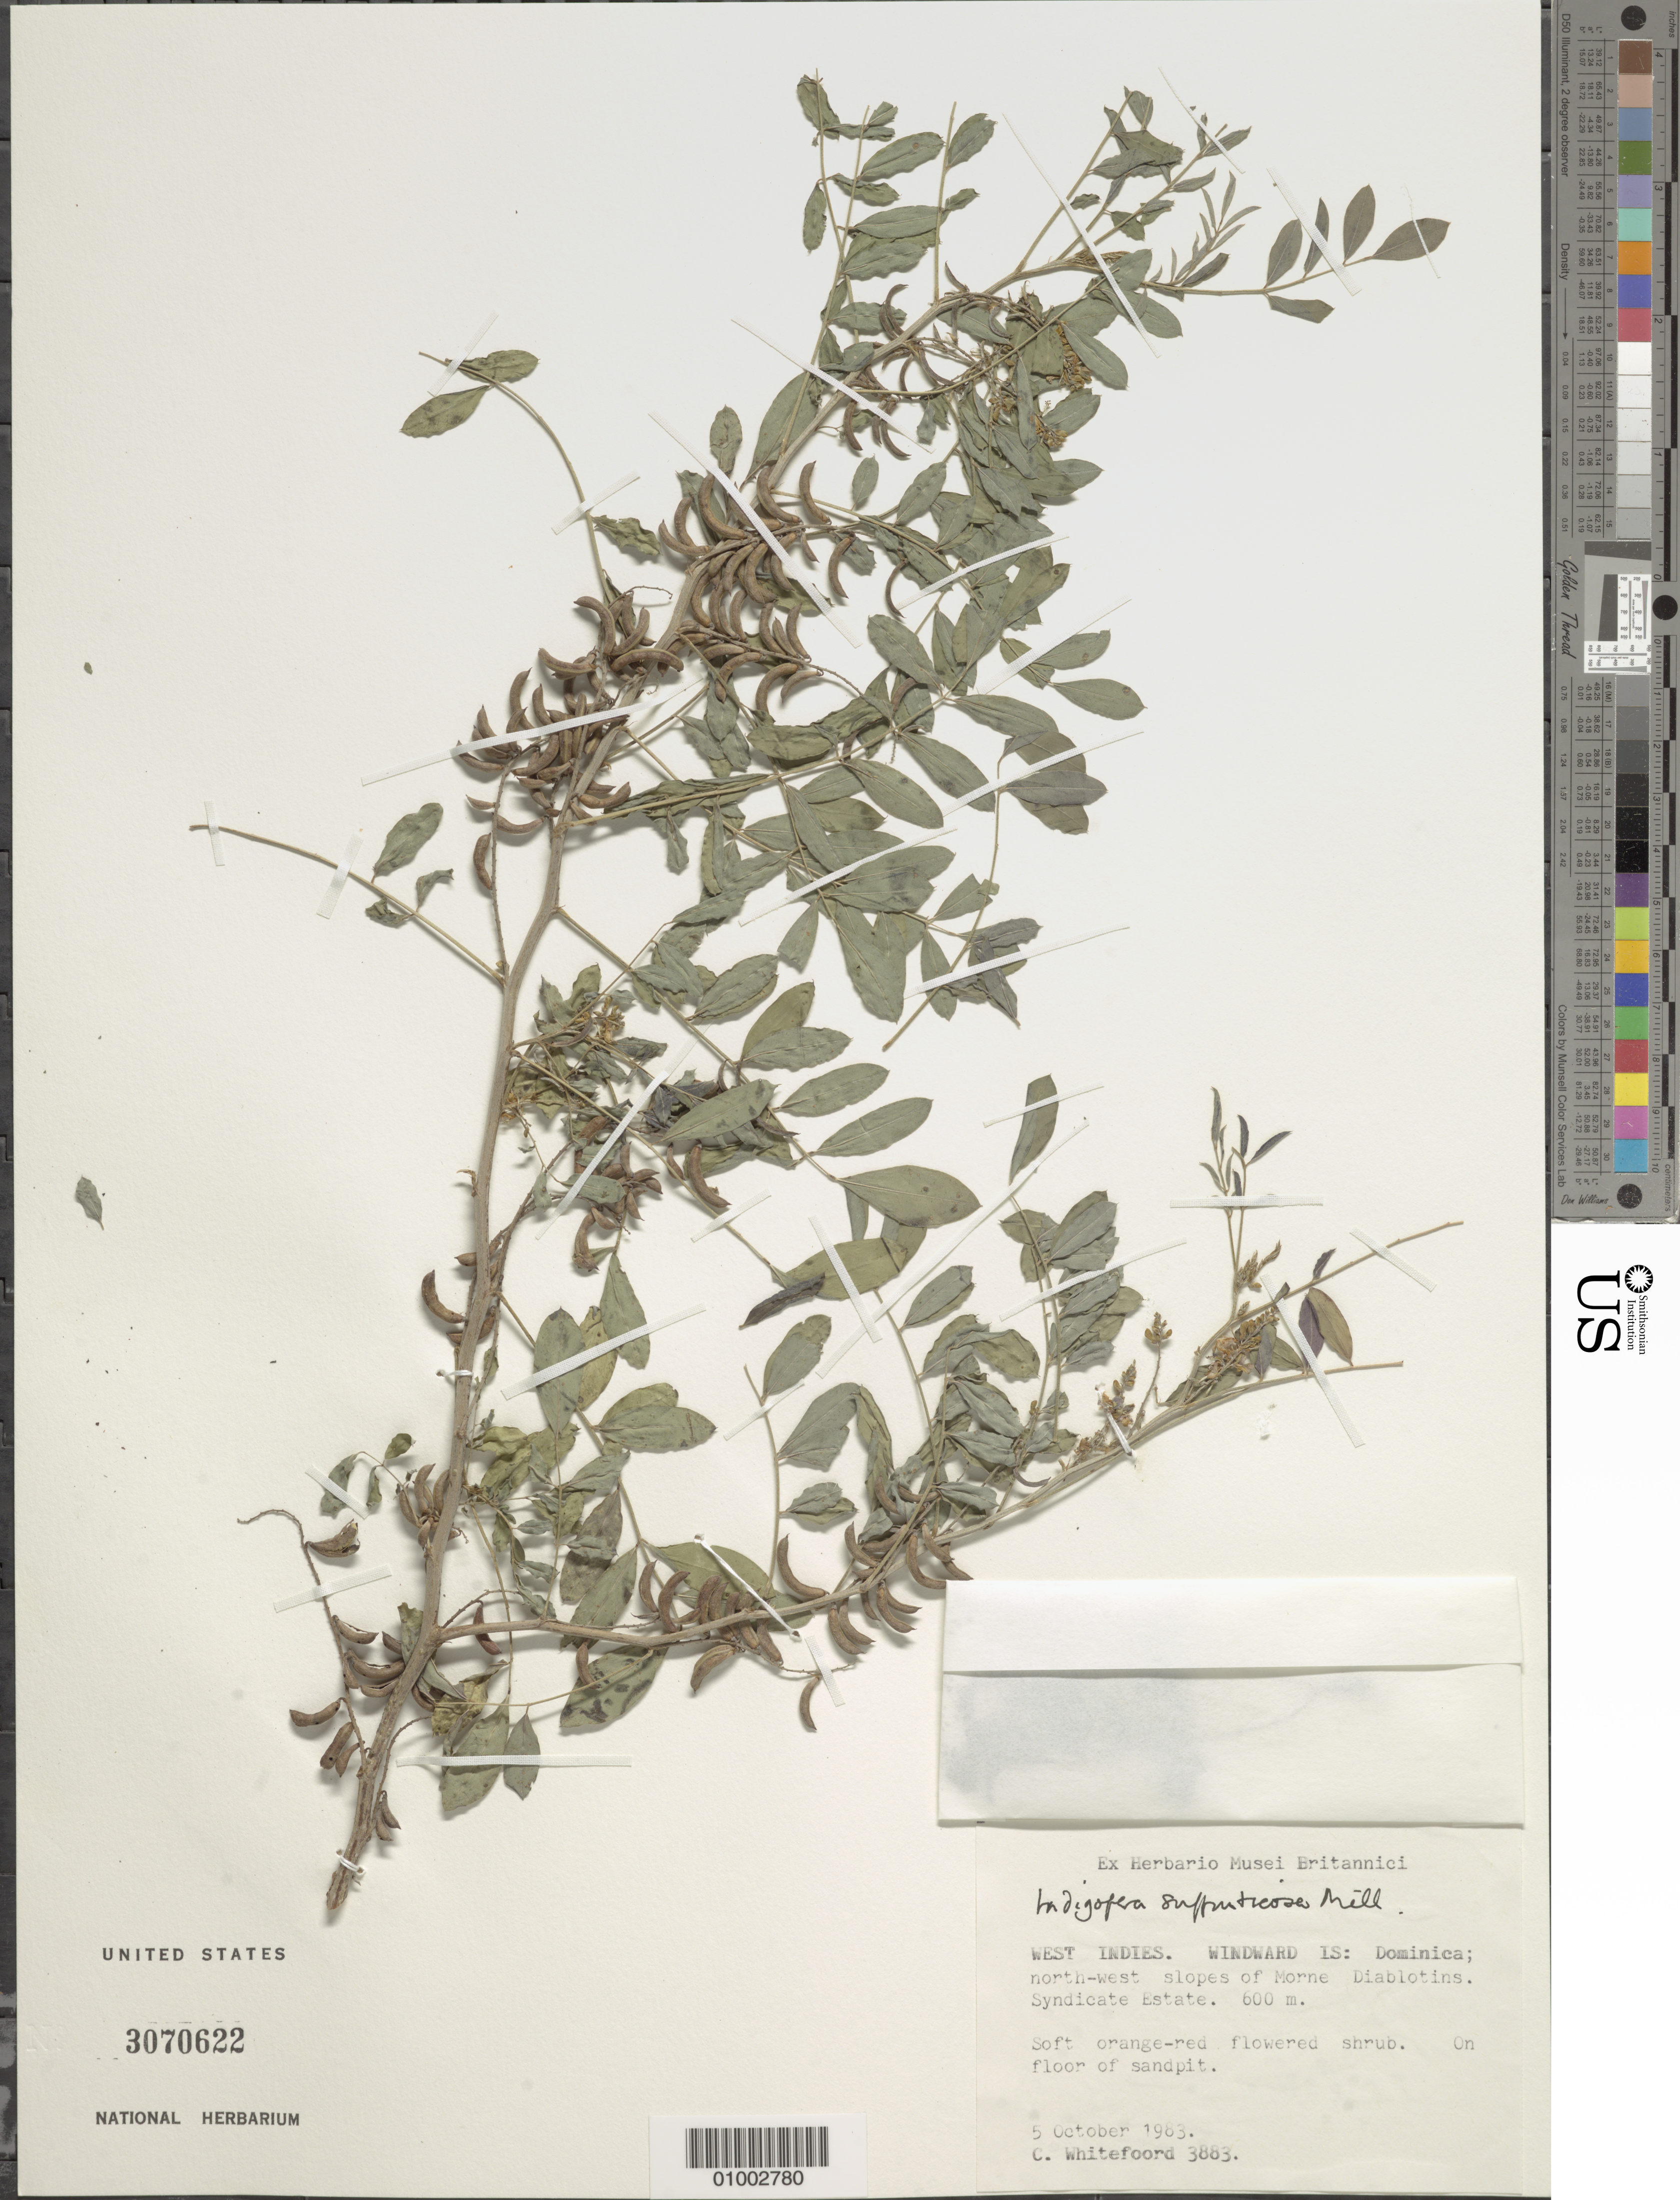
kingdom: Plantae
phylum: Tracheophyta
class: Magnoliopsida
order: Fabales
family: Fabaceae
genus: Indigofera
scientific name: Indigofera suffruticosa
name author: Mill.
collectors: C. Whitefoord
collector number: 3883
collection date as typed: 05 Oct 1983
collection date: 1983-10-05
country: Dominica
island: Dominica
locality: North-west slopes of Morne Diablotins. Syndicate Estate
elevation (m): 600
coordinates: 0 N, 0 E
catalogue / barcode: US 3070622